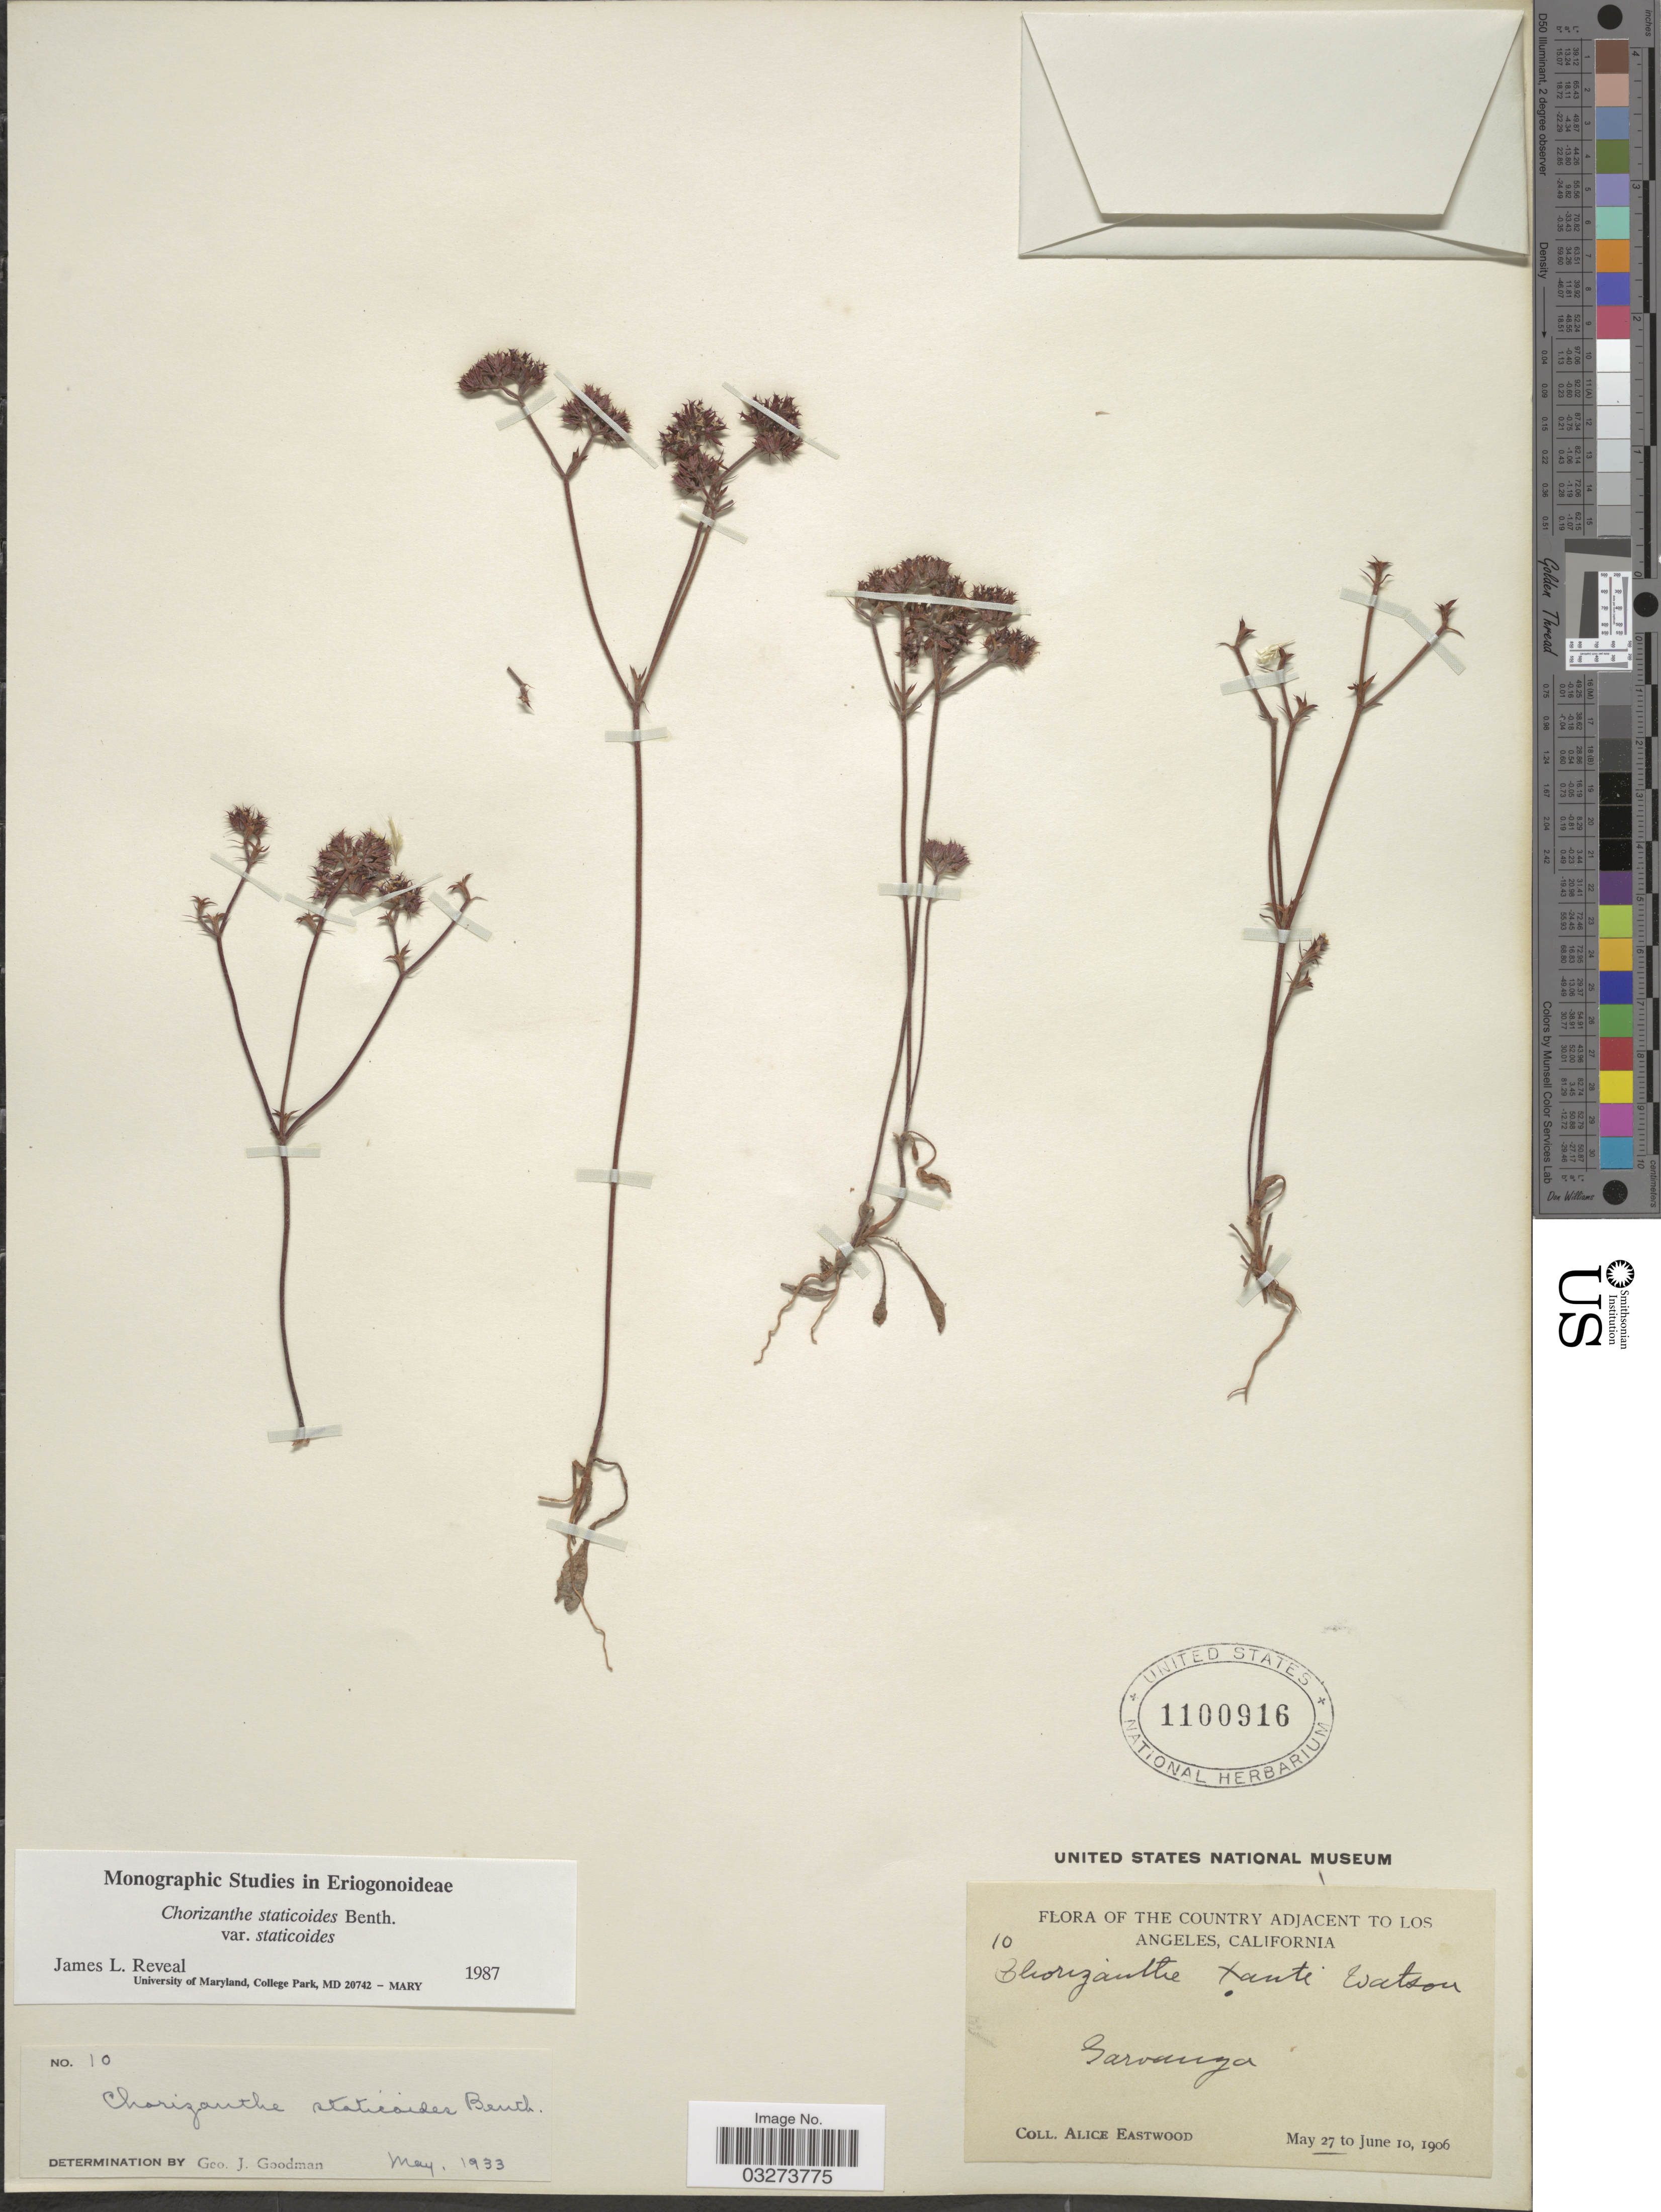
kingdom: Plantae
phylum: Tracheophyta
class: Magnoliopsida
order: Caryophyllales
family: Polygonaceae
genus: Chorizanthe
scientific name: Chorizanthe staticoides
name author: Benth.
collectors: A. Eastwood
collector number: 10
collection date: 1906-05-27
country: United States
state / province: California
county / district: Los Angeles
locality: The Country adjacent to Los Angeles, Saroyana.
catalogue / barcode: US 1100916